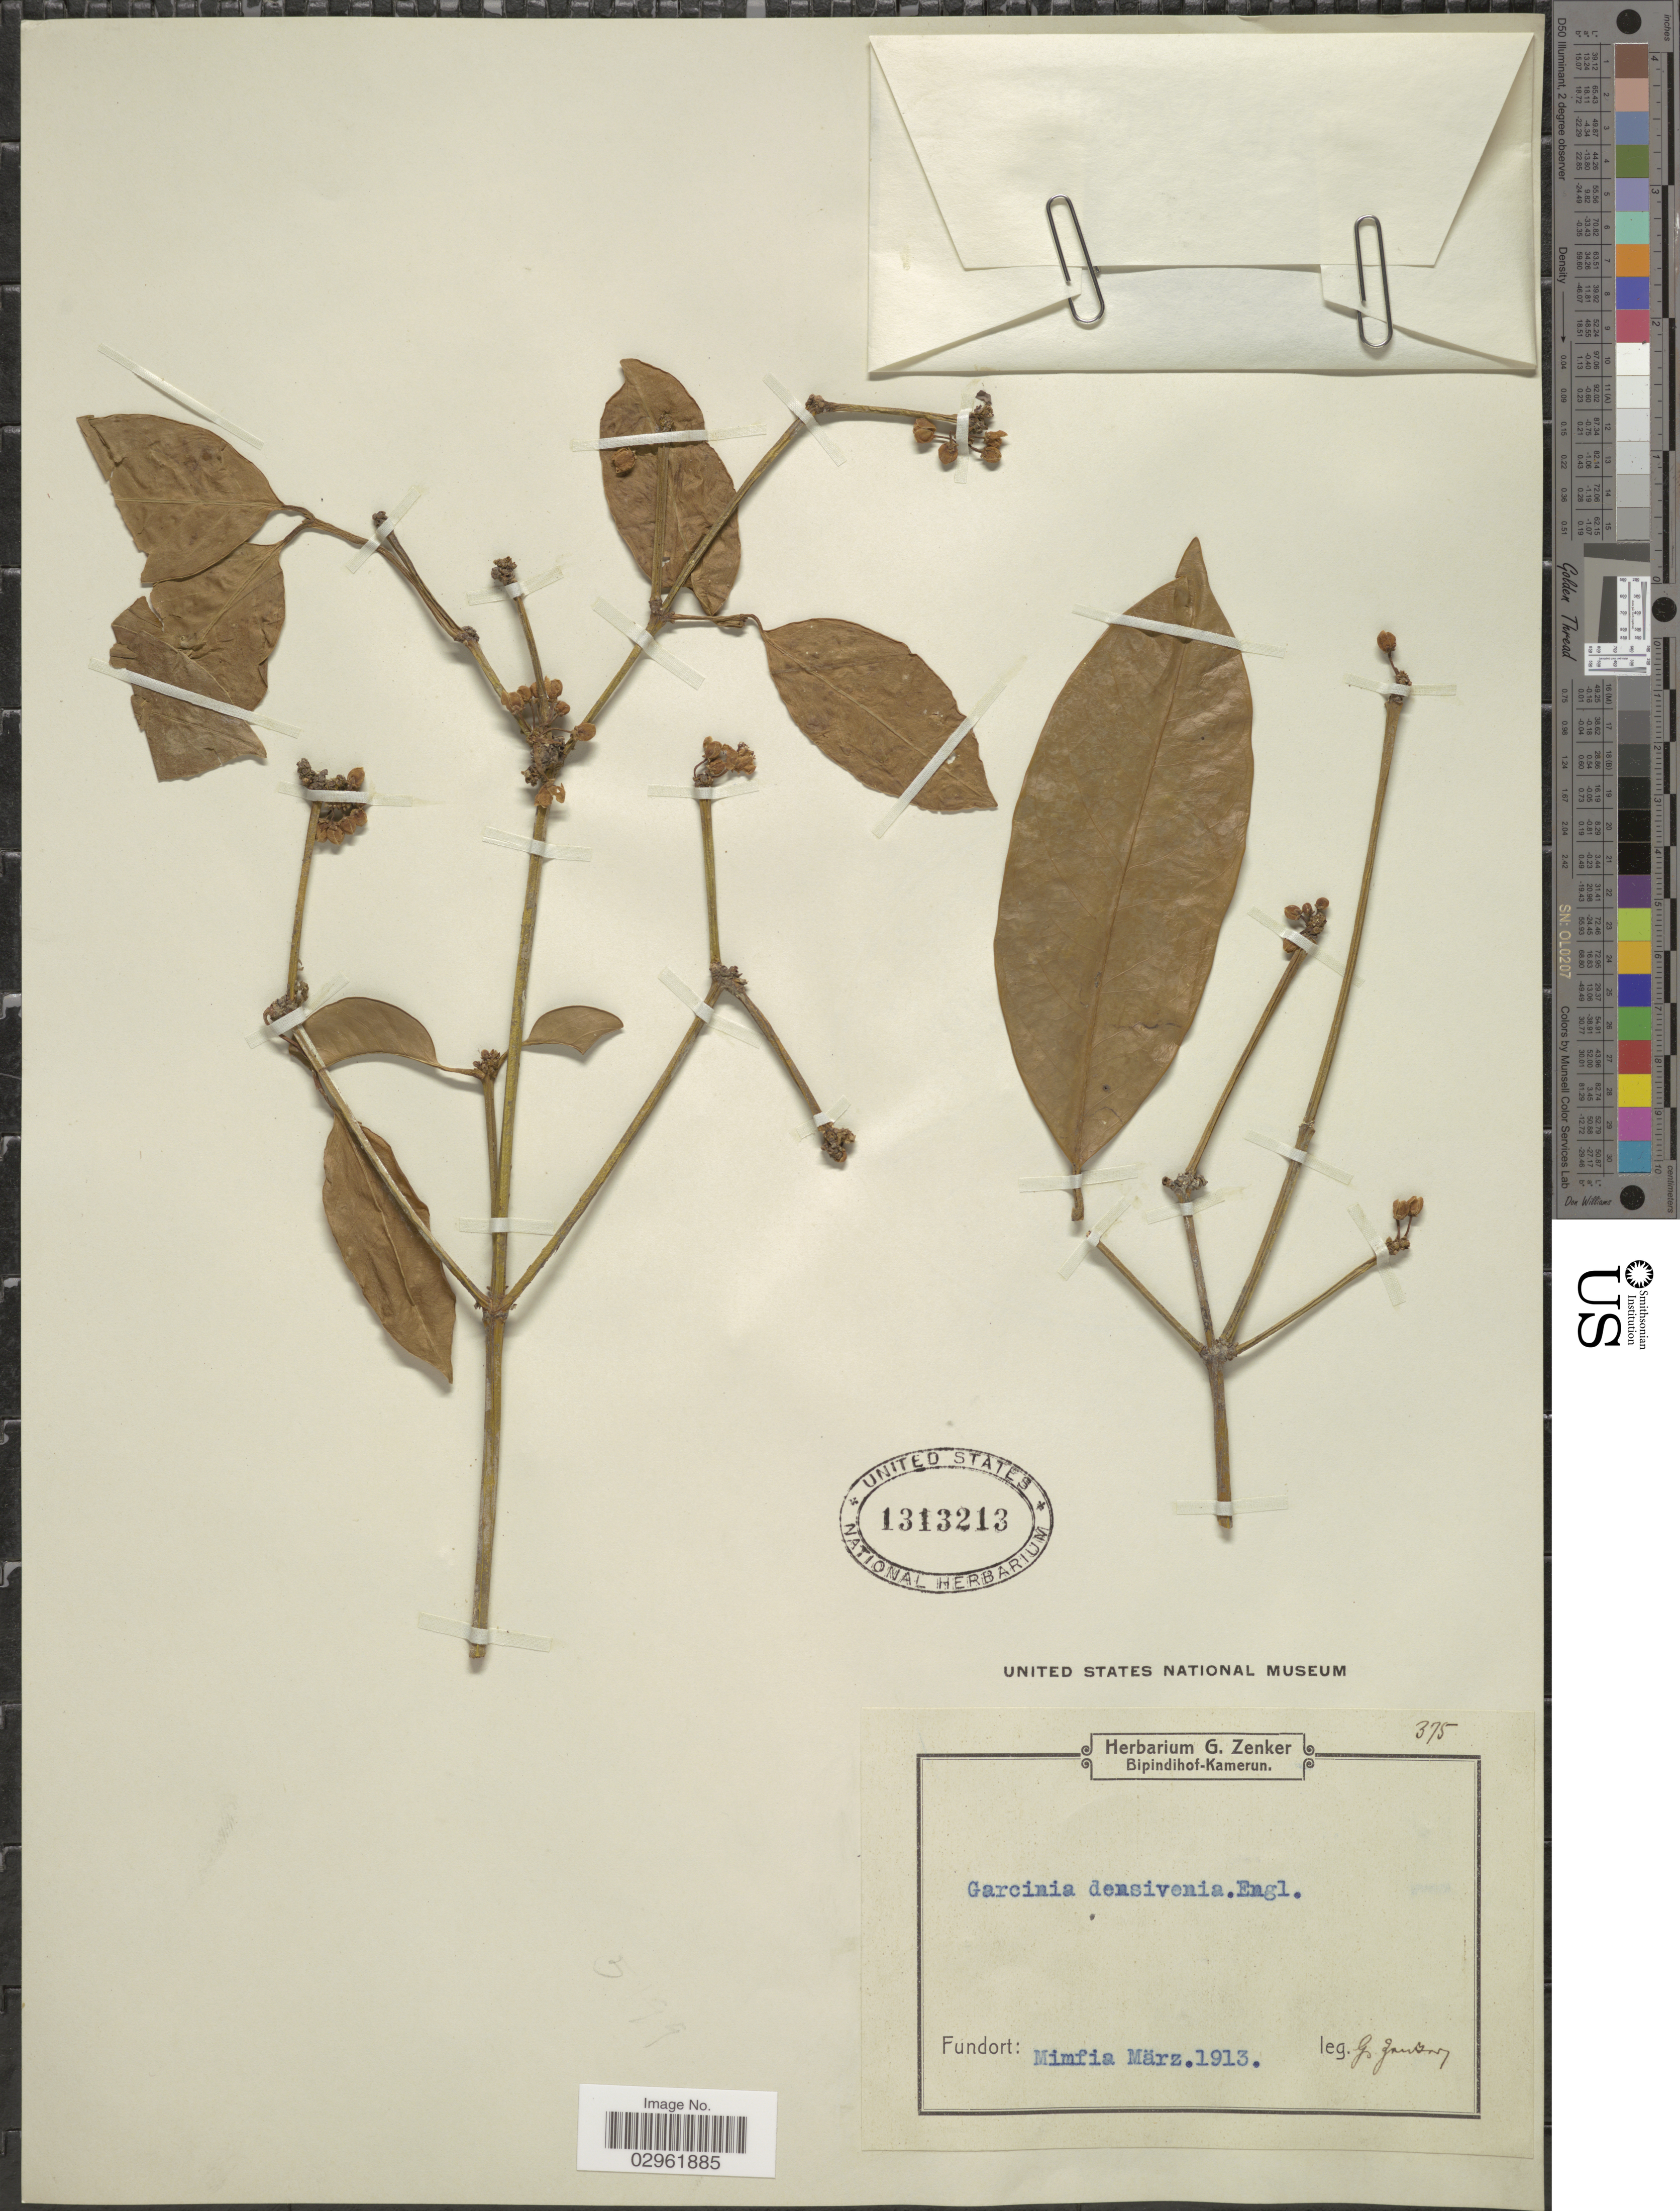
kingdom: Plantae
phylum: Tracheophyta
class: Magnoliopsida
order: Malpighiales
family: Clusiaceae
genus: Garcinia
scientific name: Garcinia densivenia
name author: Engl.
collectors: G. A. Zenker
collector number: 375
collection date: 1913-03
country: Cameroon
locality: Fundort: Mimfia.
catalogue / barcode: US 1313213